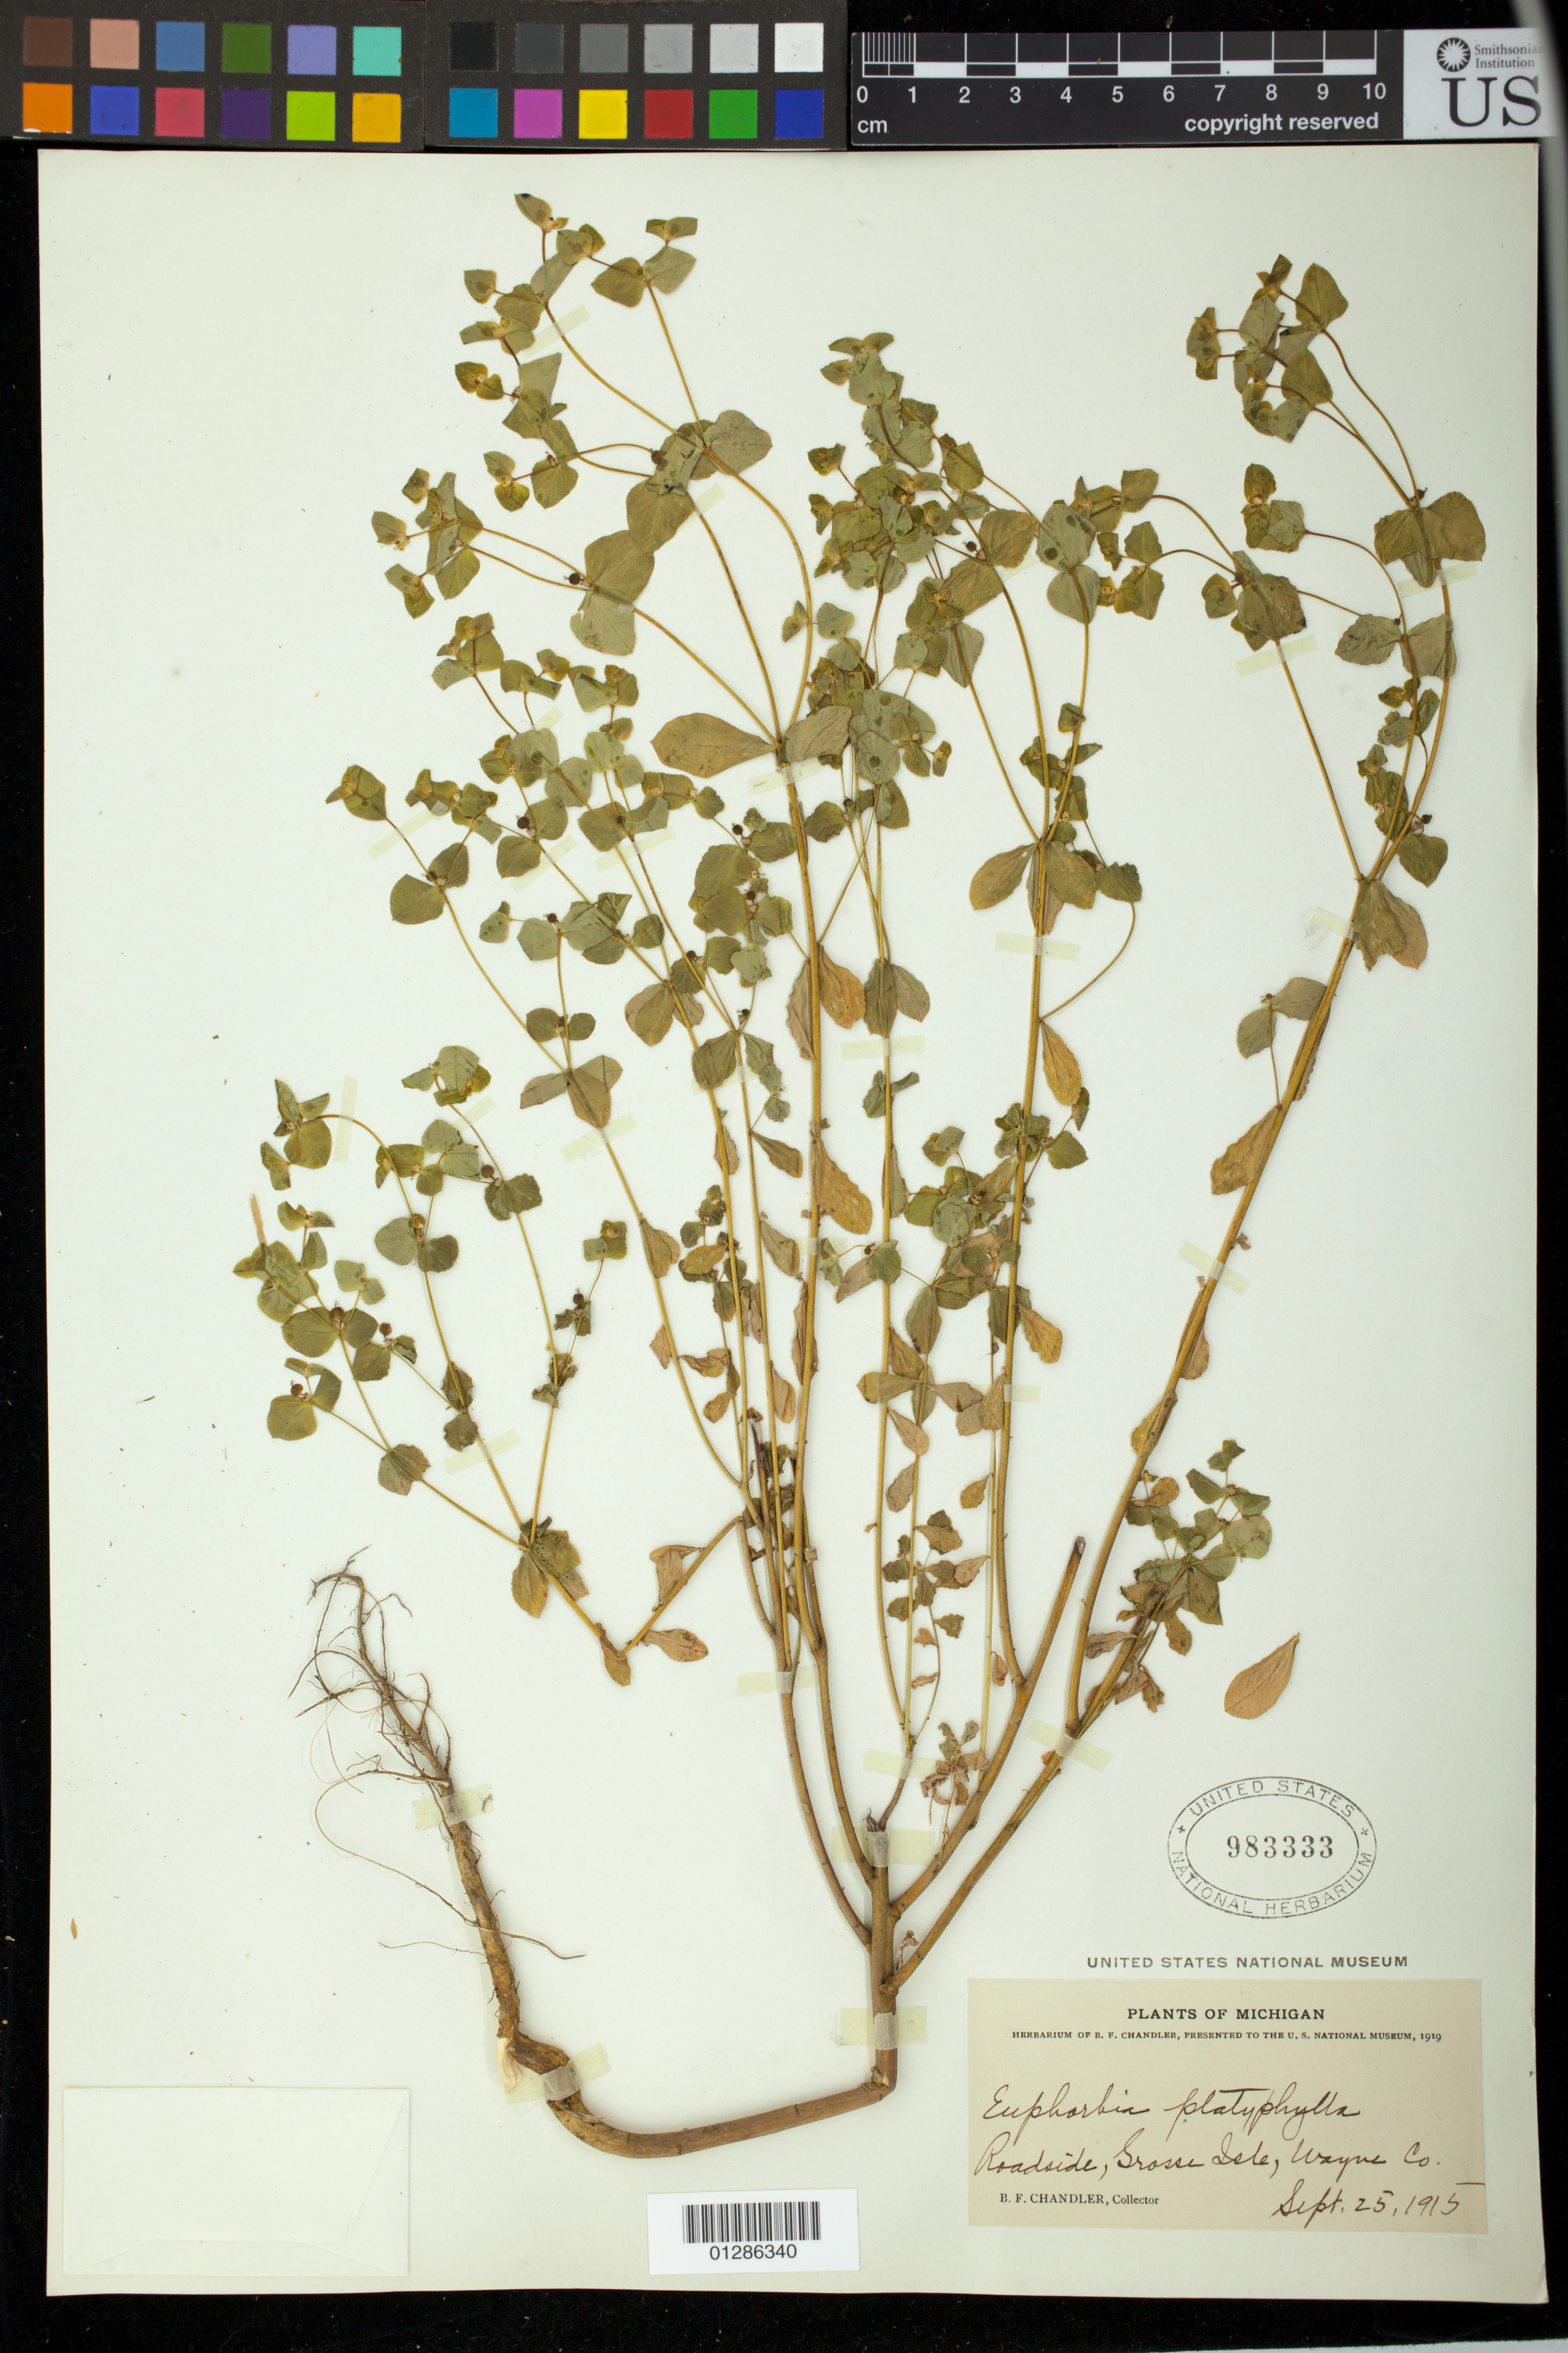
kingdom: Plantae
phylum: Tracheophyta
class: Magnoliopsida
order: Malpighiales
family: Euphorbiaceae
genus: Euphorbia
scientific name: Euphorbia platyphyllos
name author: L.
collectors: B. F. Chandler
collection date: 1915-09-25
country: United States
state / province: Michigan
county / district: Wayne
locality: Roadside, Grosse Isle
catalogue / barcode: US 983333